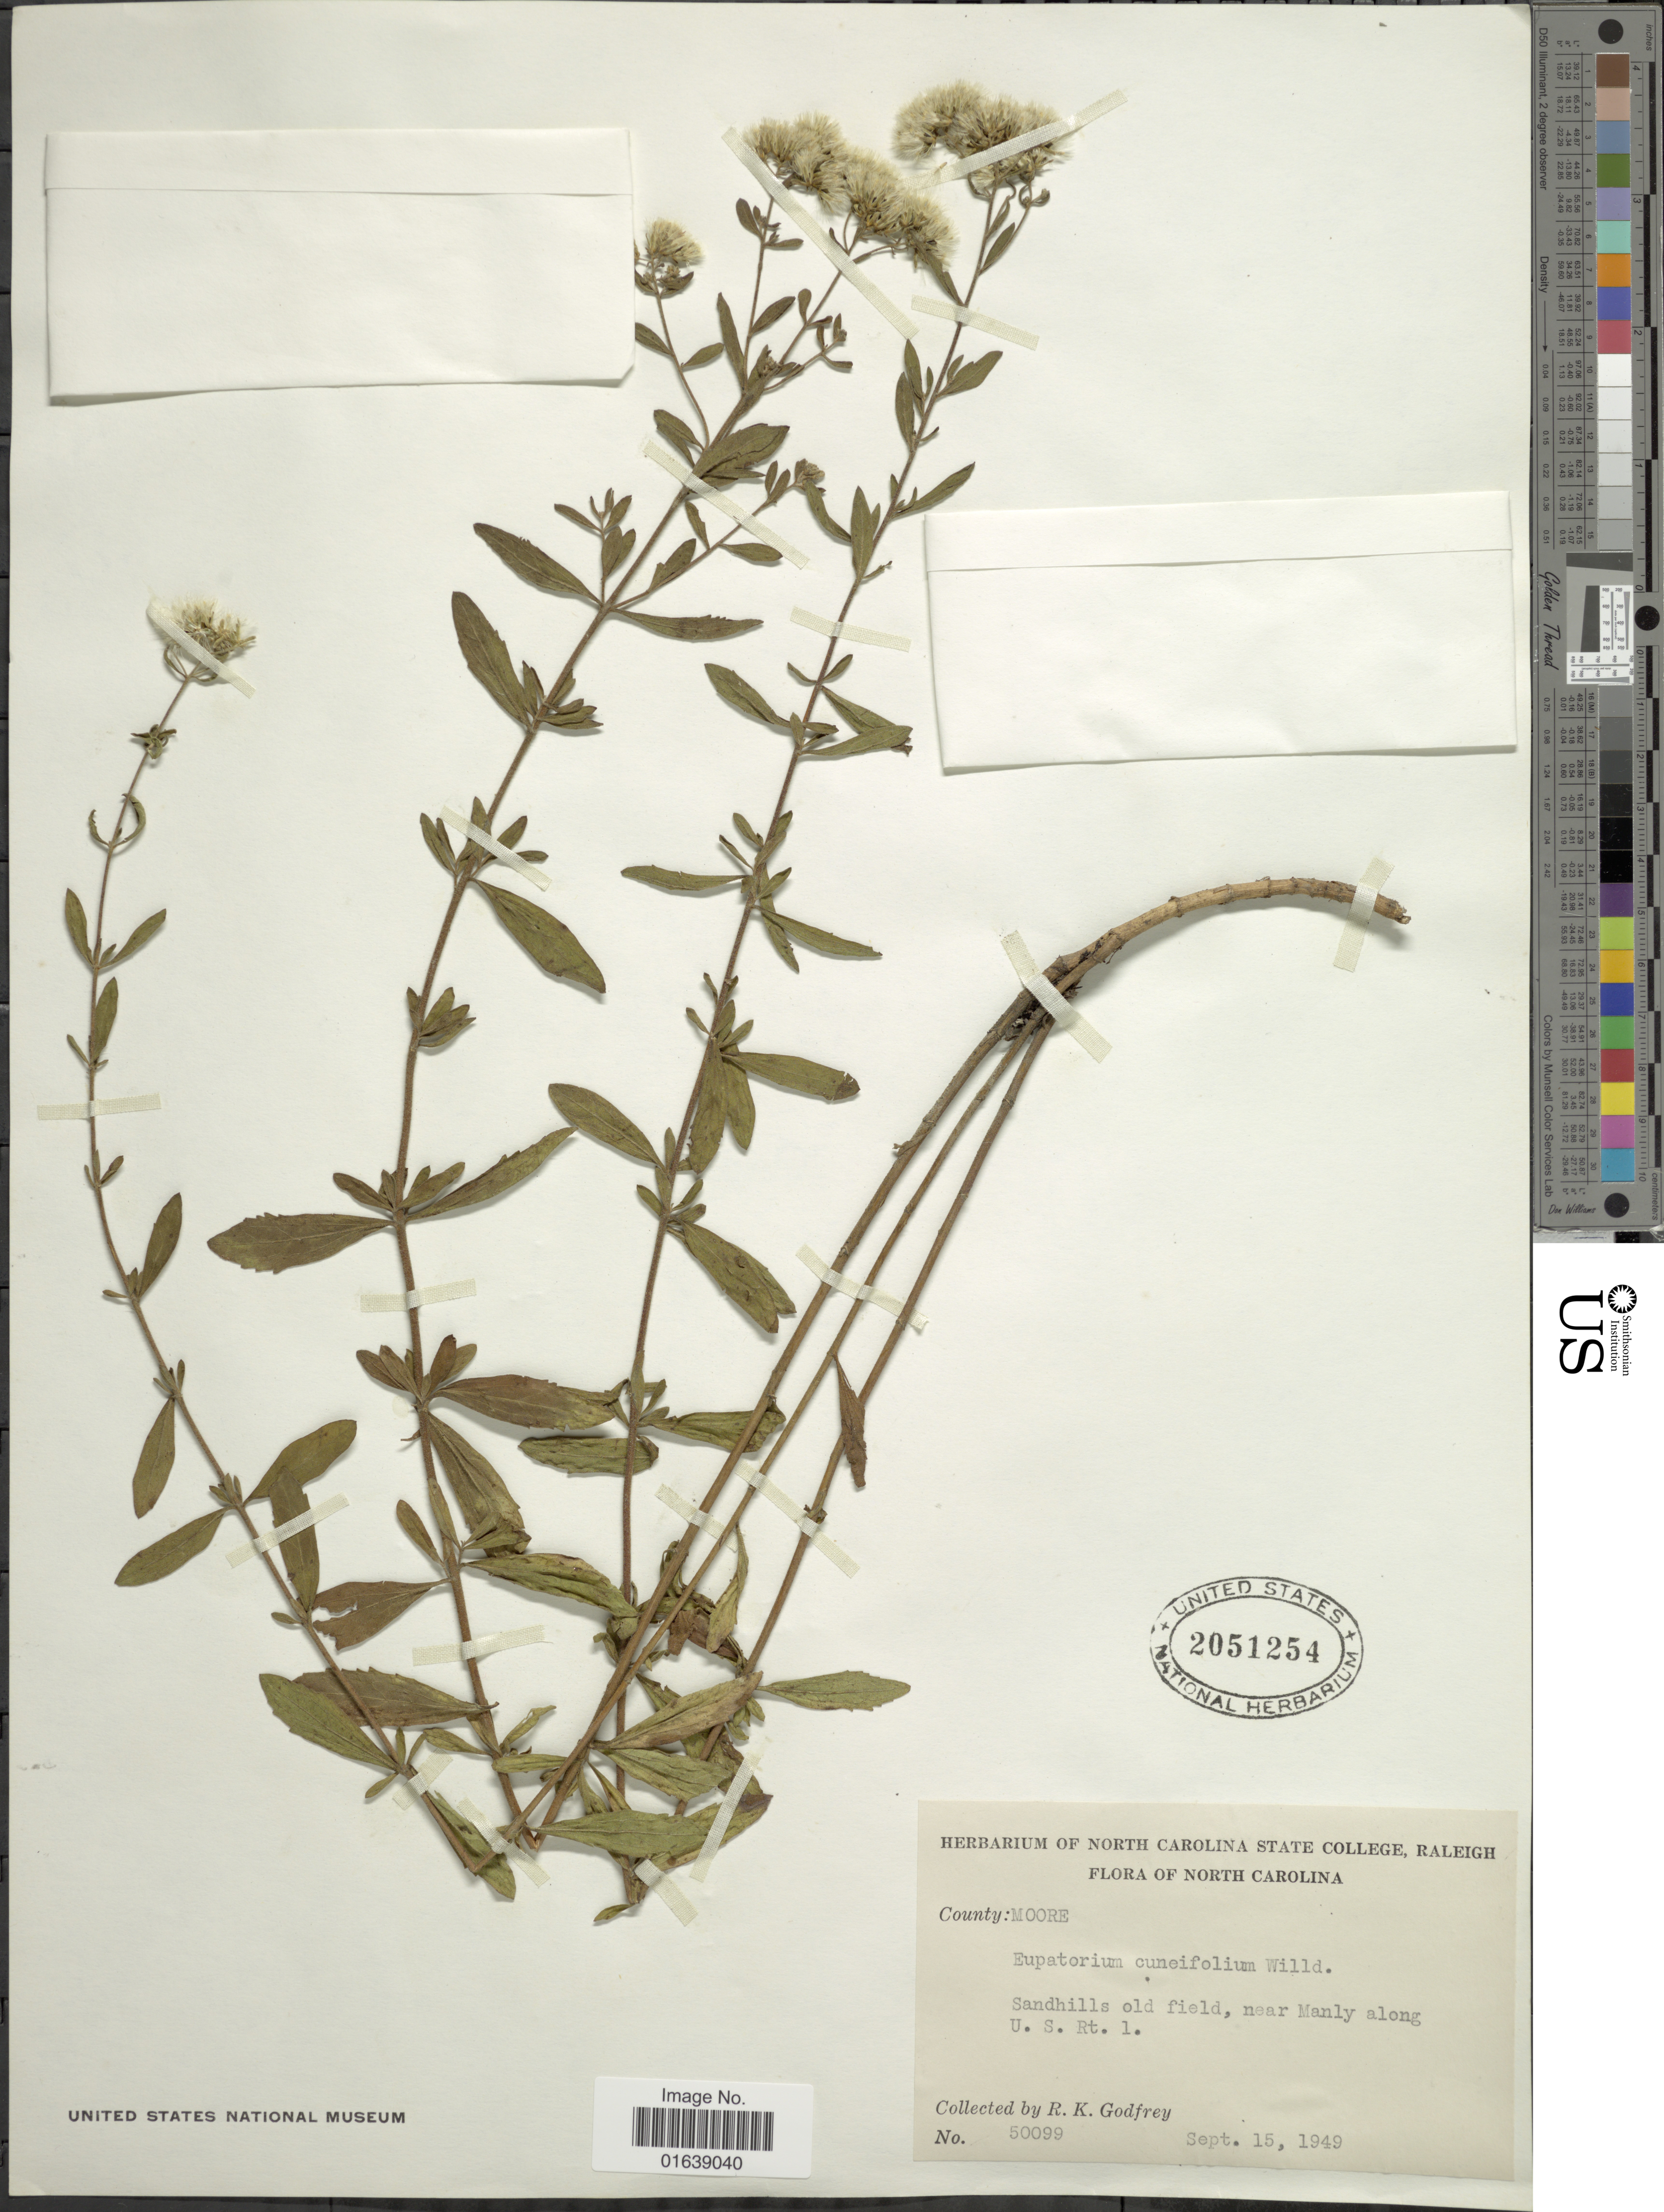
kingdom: Plantae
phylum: Tracheophyta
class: Magnoliopsida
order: Asterales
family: Asteraceae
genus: Eupatorium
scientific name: Eupatorium cuneifolium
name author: Willd.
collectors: R. K. Godfrey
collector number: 50099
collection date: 1949-09-15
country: United States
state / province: North Carolina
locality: Sandhills old field, near Manly along U. S. Rt. 1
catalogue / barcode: US 2051254